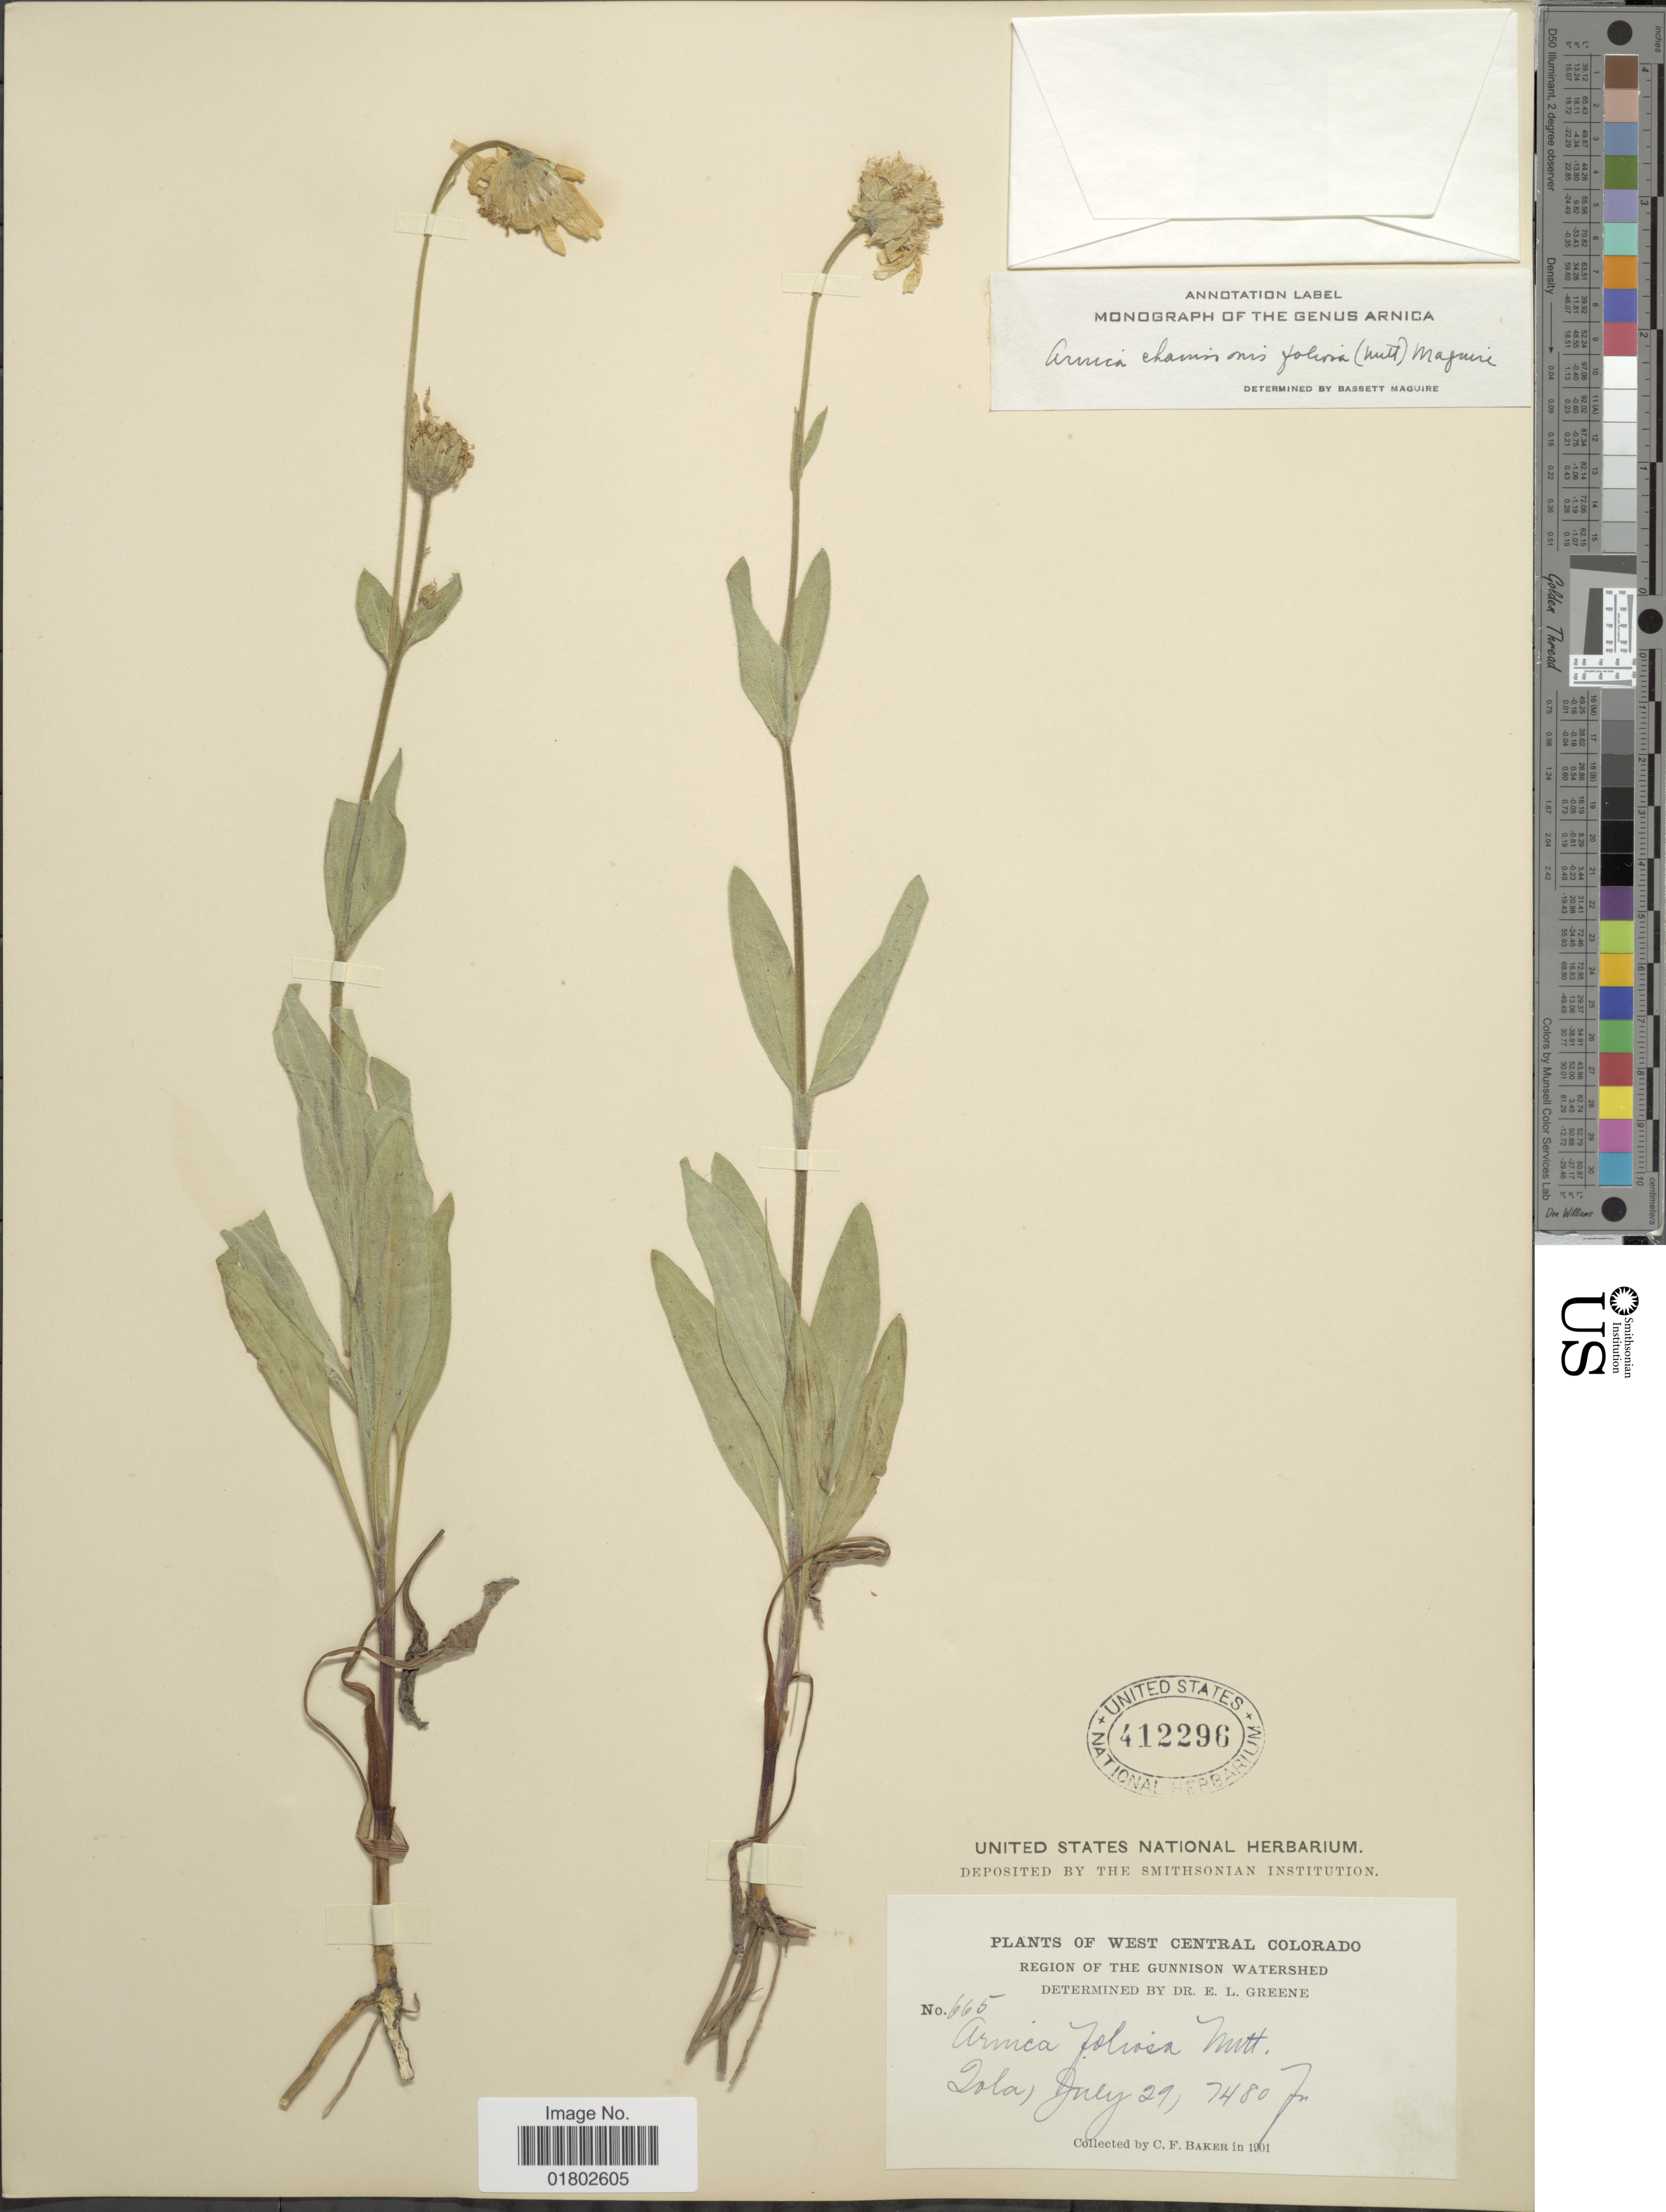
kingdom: Plantae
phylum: Tracheophyta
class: Magnoliopsida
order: Asterales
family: Asteraceae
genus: Arnica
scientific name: Arnica chamissonis subsp. foliosa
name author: (Nutt.) Maguire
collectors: C. F. Baker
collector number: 665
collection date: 1901-07-29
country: United States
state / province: Colorado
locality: West Central Colorado, Region of the Gunnison Watershed, Iola.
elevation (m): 2280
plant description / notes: Corrected "Jola" to "Iola."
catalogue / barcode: US 412296